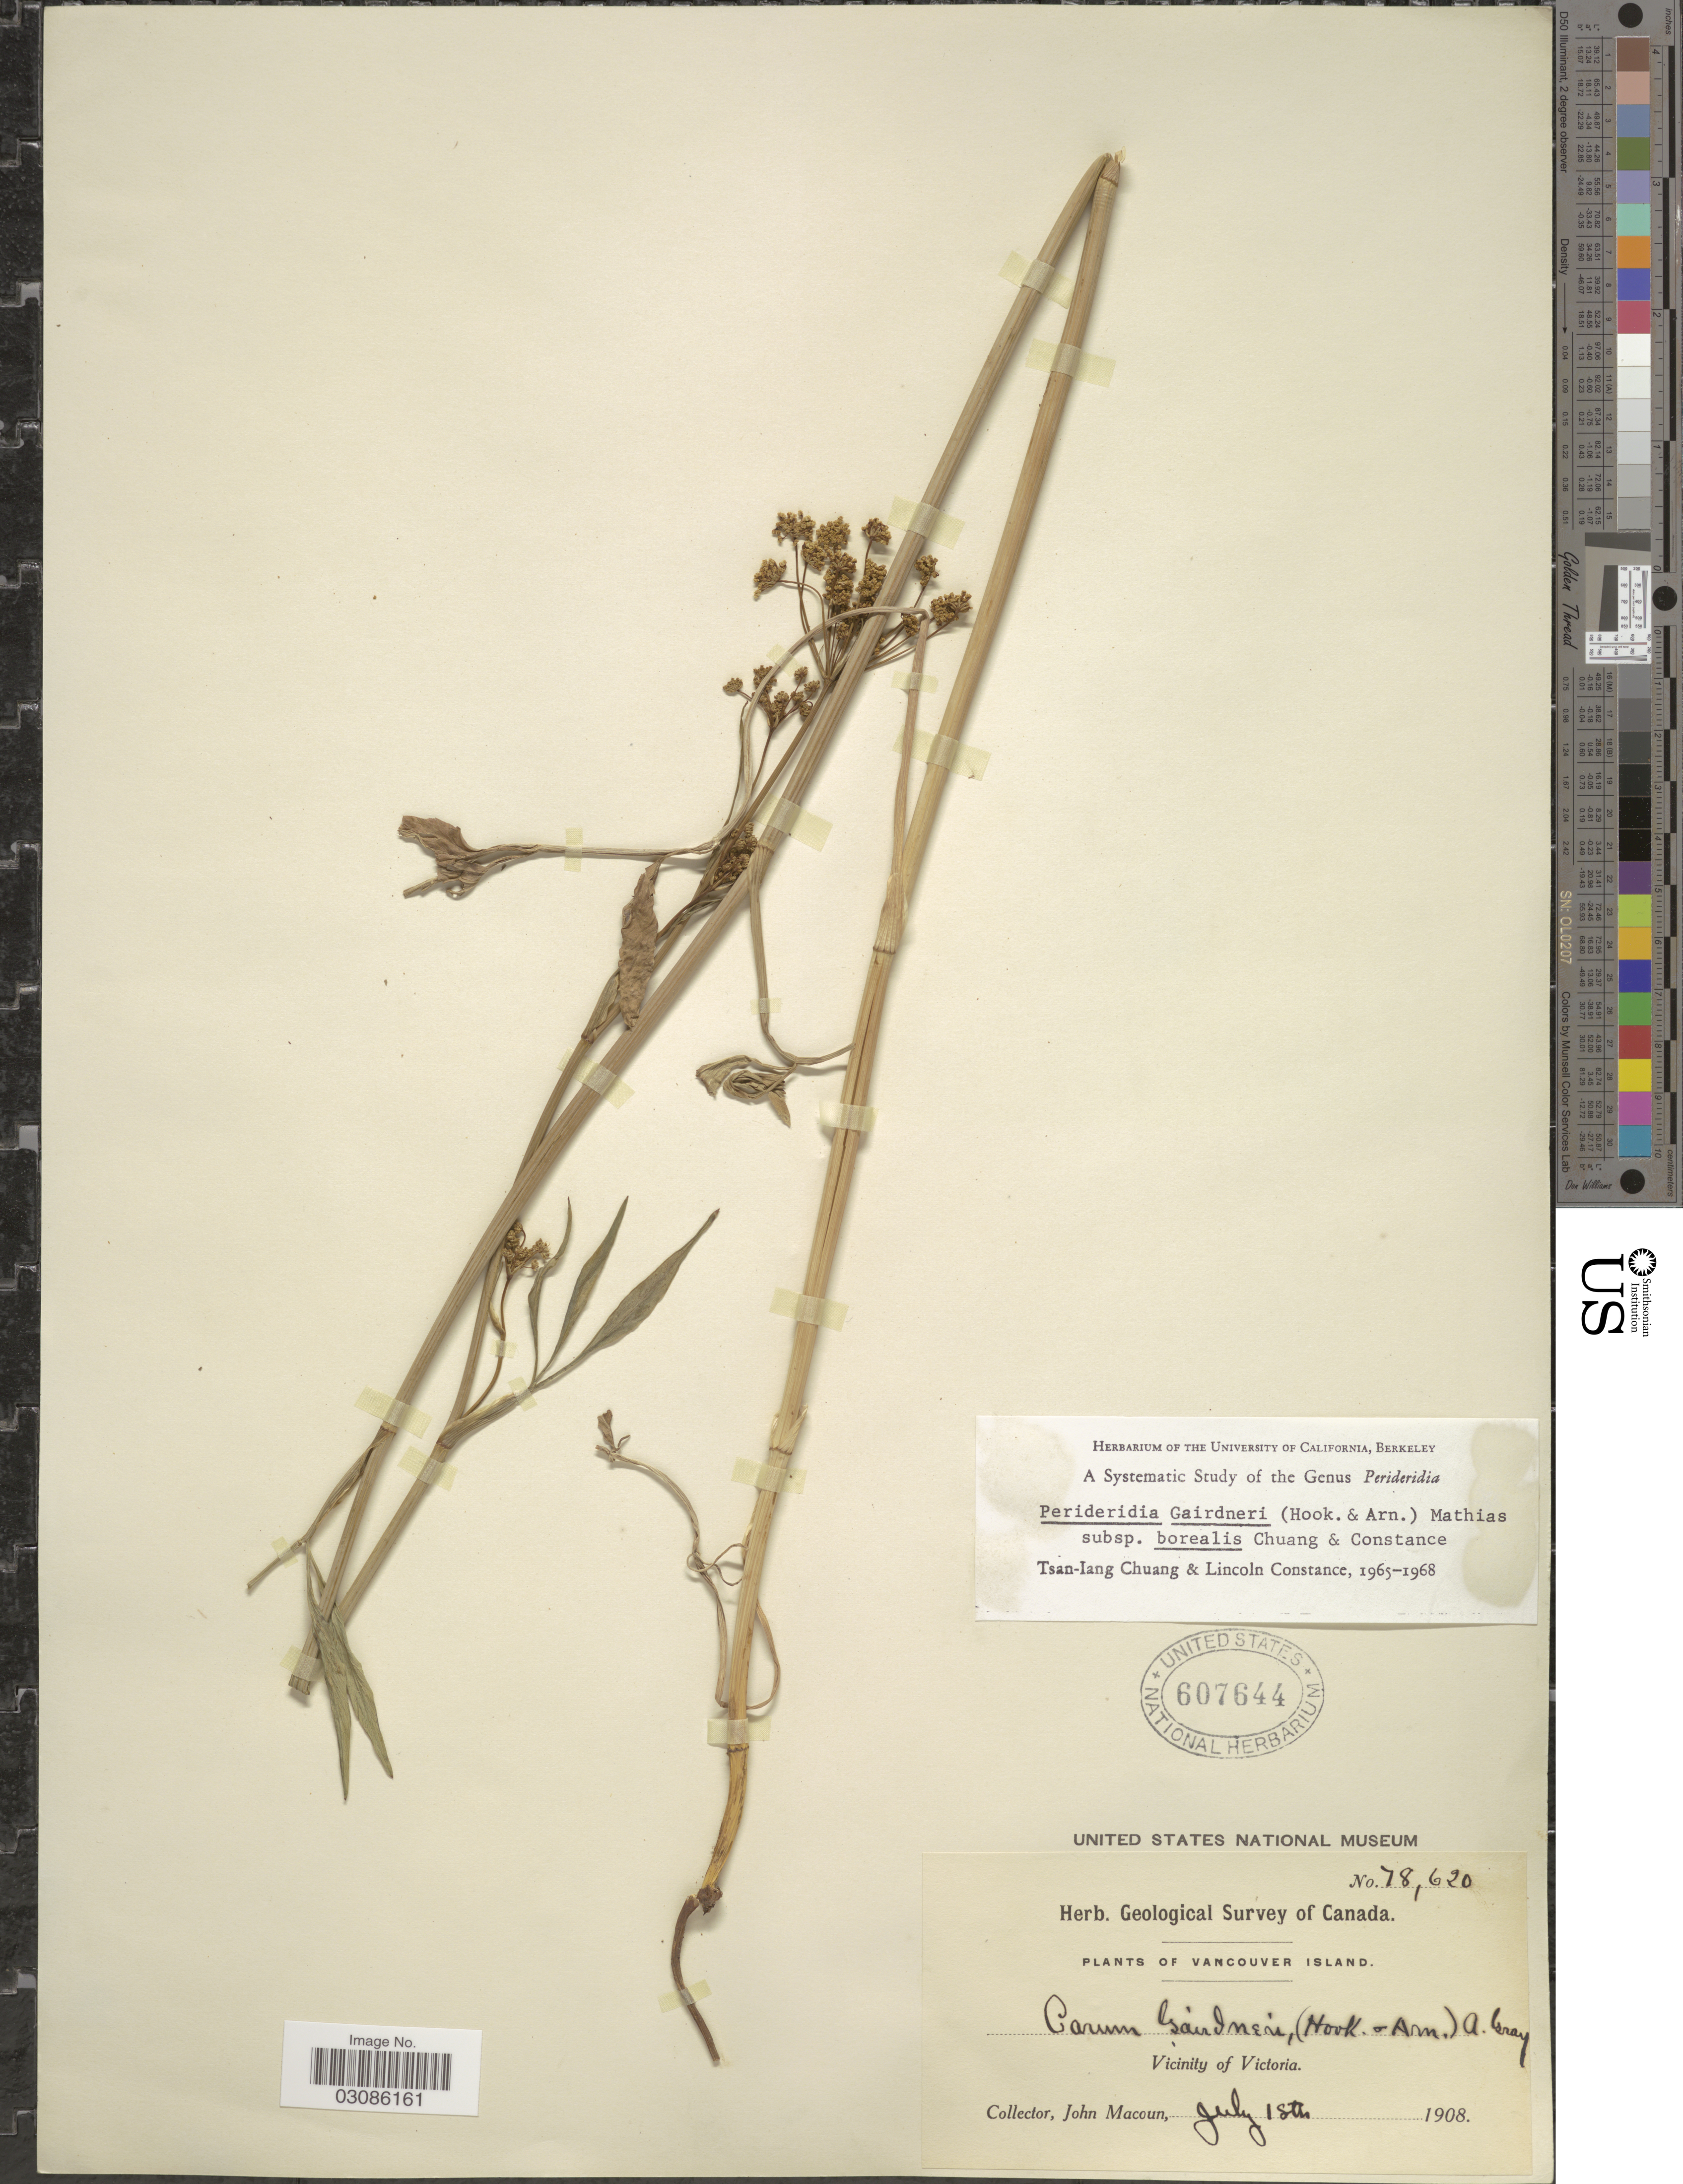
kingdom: Plantae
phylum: Tracheophyta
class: Magnoliopsida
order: Apiales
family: Apiaceae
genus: Perideridia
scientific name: Perideridia gairdneri subsp. borealis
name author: T.I. Chuang & Constance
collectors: J. Macoun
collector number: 18620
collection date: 1908-07-01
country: Canada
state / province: British Columbia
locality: Vancouver Island. Vicinity of Victoria.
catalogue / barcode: US 607644